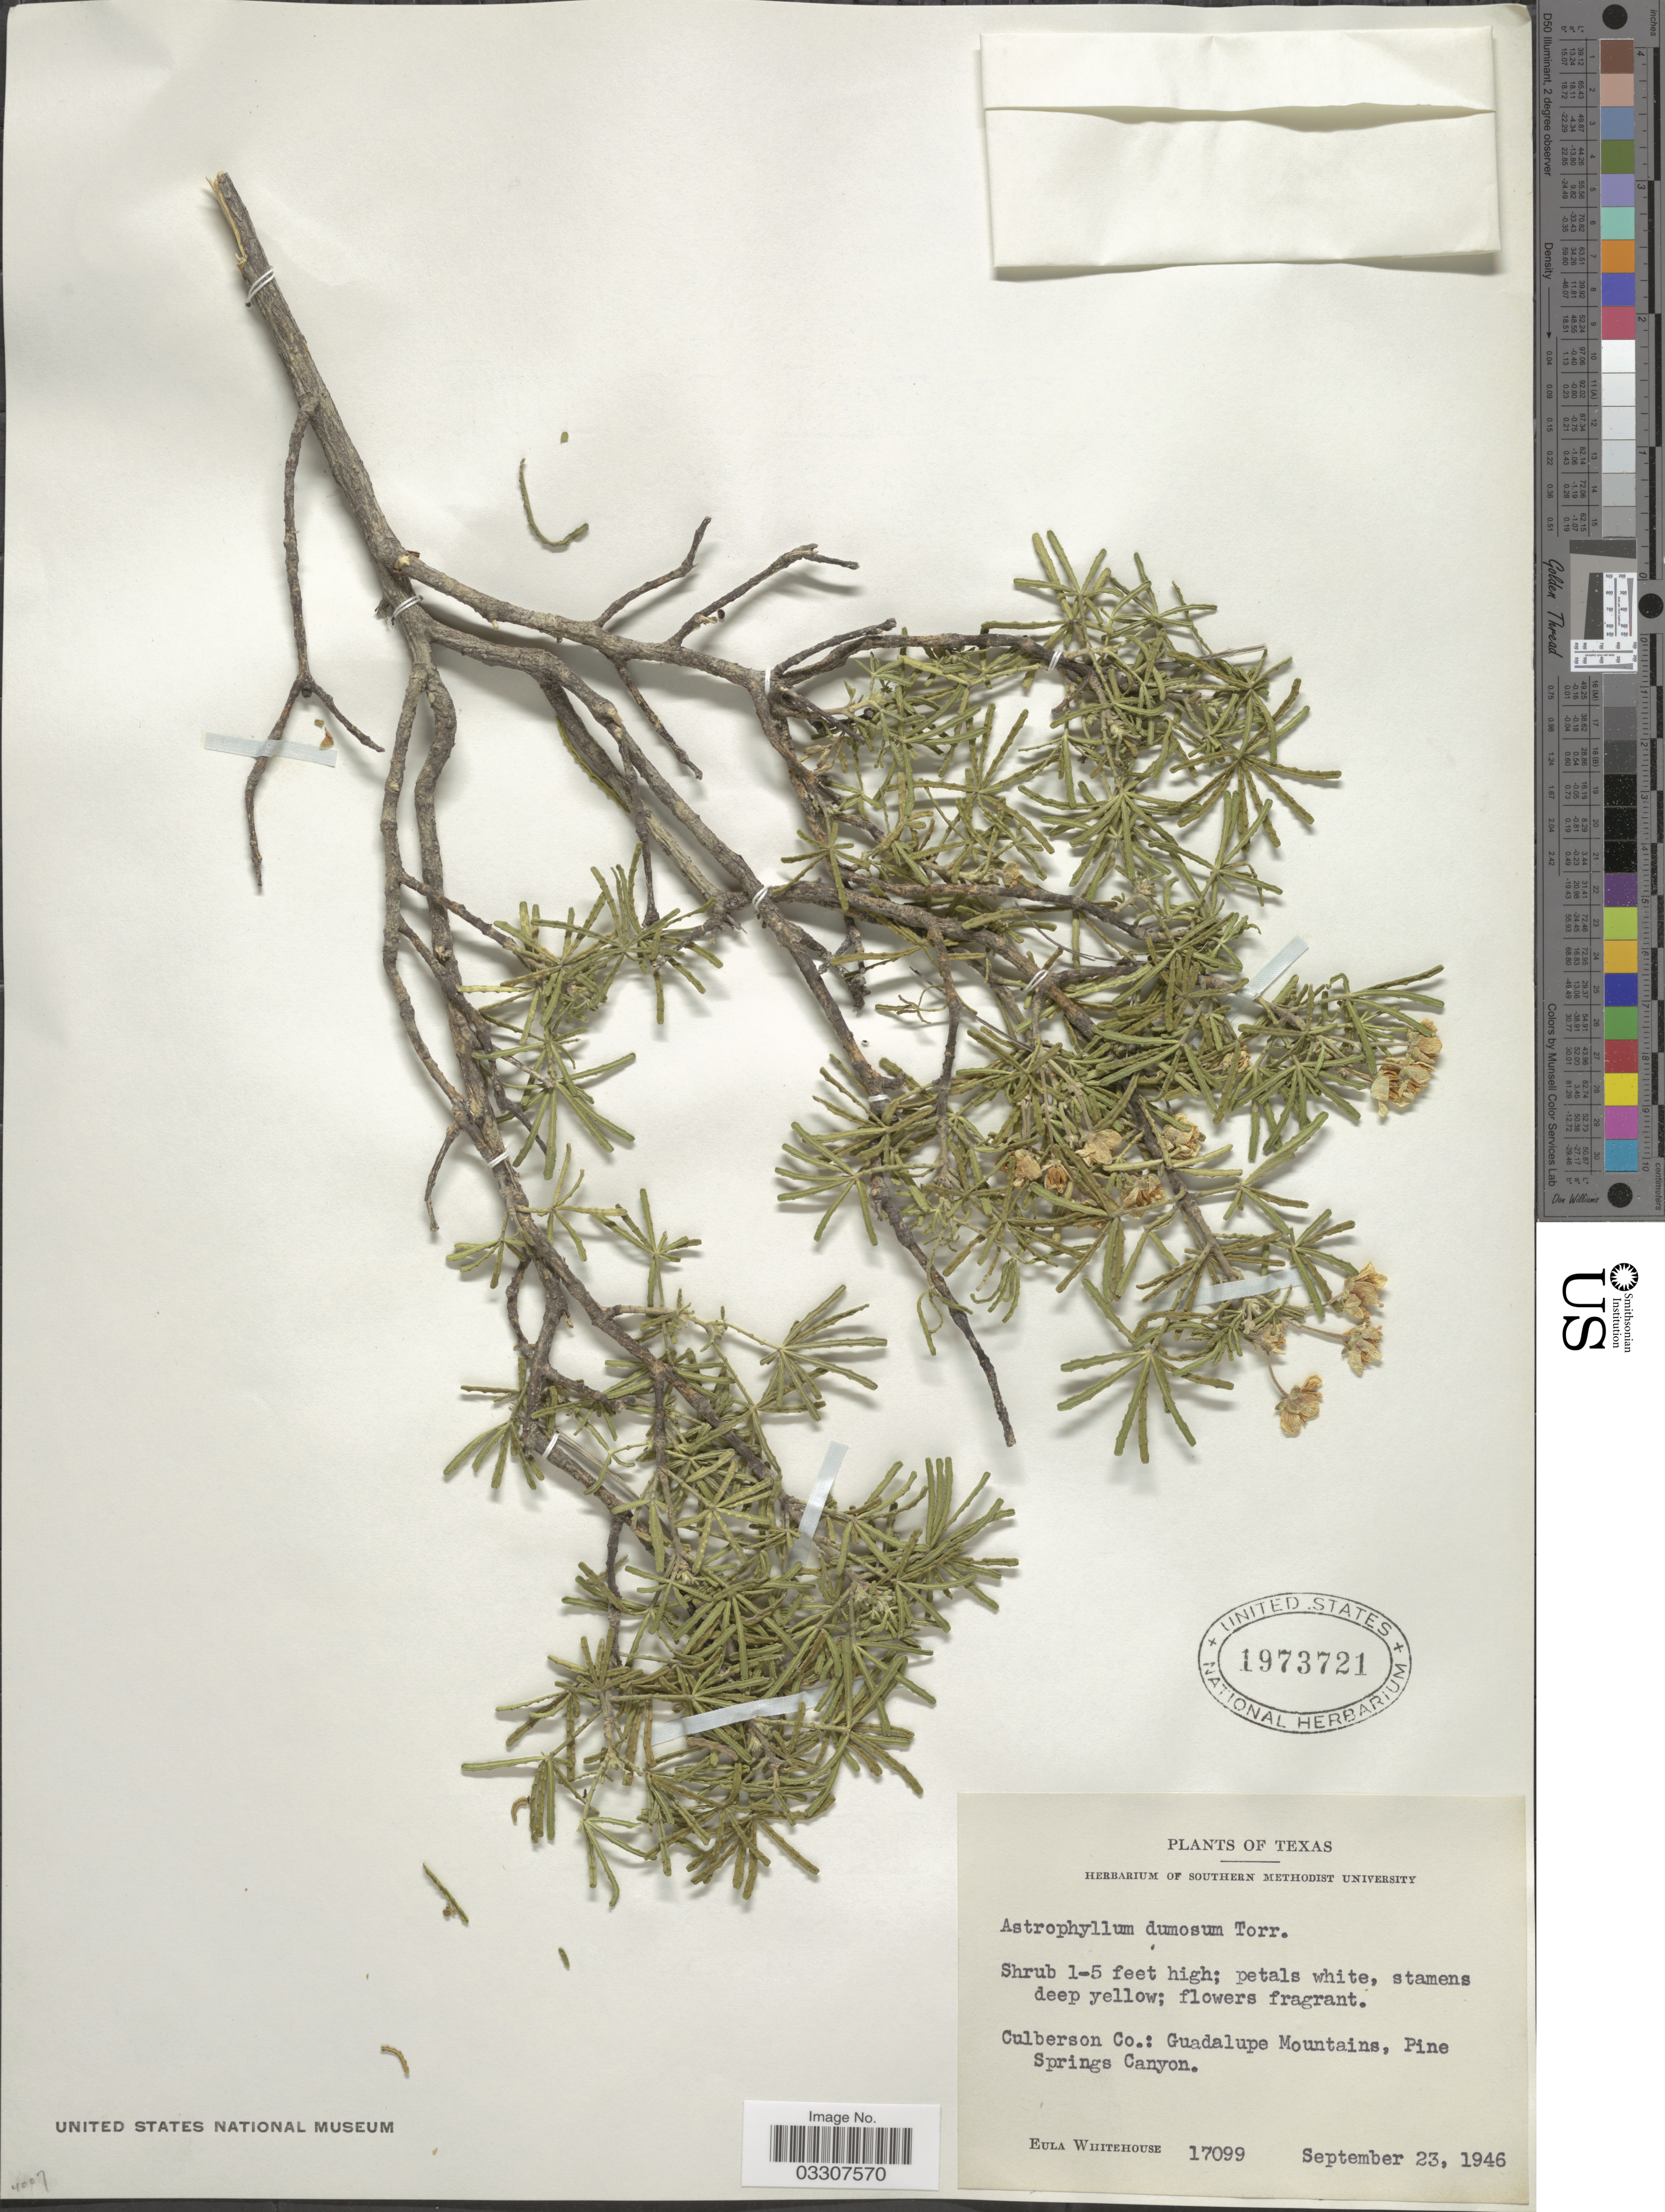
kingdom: Plantae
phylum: Tracheophyta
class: Magnoliopsida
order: Sapindales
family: Rutaceae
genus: Choisya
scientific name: Choisya dumosa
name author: A. Gray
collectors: E. Whitehouse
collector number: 17099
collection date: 1946-09-23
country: United States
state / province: Texas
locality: Culberson Co.: Guadalupe Mountains, Pine Springs Canyon.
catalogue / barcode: US 1973721